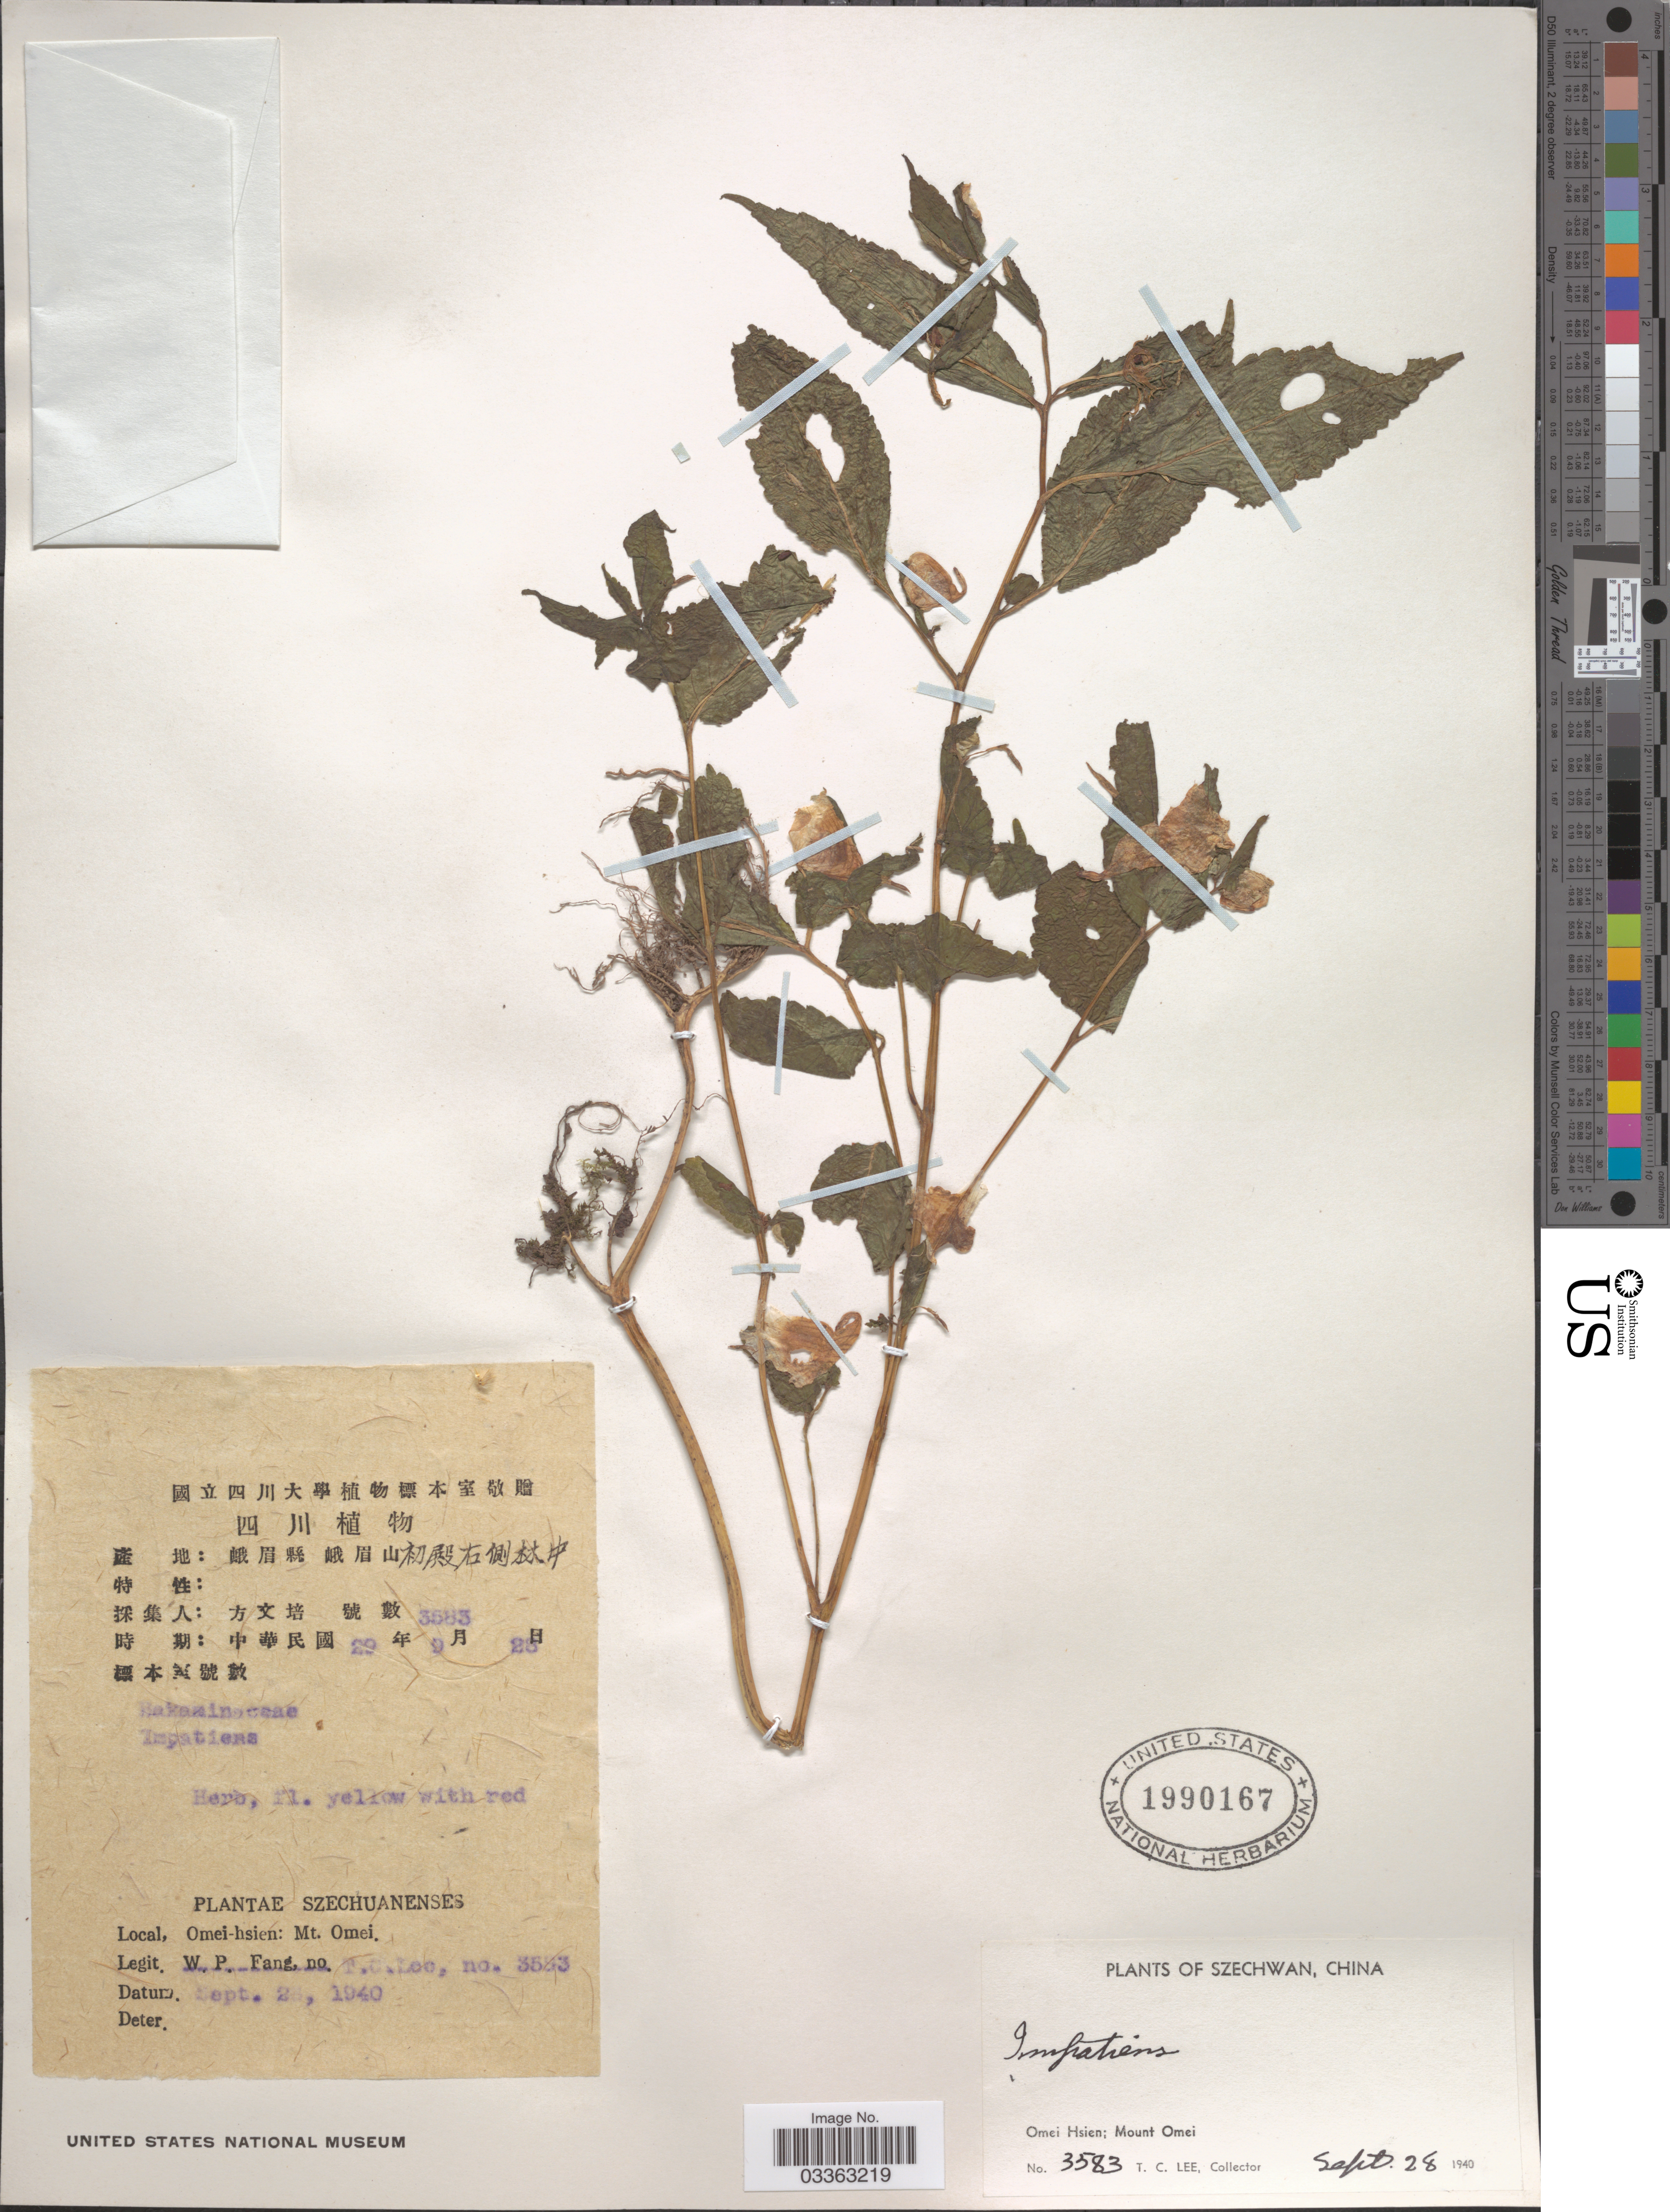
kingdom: Plantae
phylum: Tracheophyta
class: Magnoliopsida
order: Ericales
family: Balsaminaceae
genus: Impatiens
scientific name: Impatiens sp.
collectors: T. Lee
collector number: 3583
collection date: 1940-09-28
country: China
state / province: Sichuan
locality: Szechwan. Omei Hsien; Mount Omei.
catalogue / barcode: US 1990167